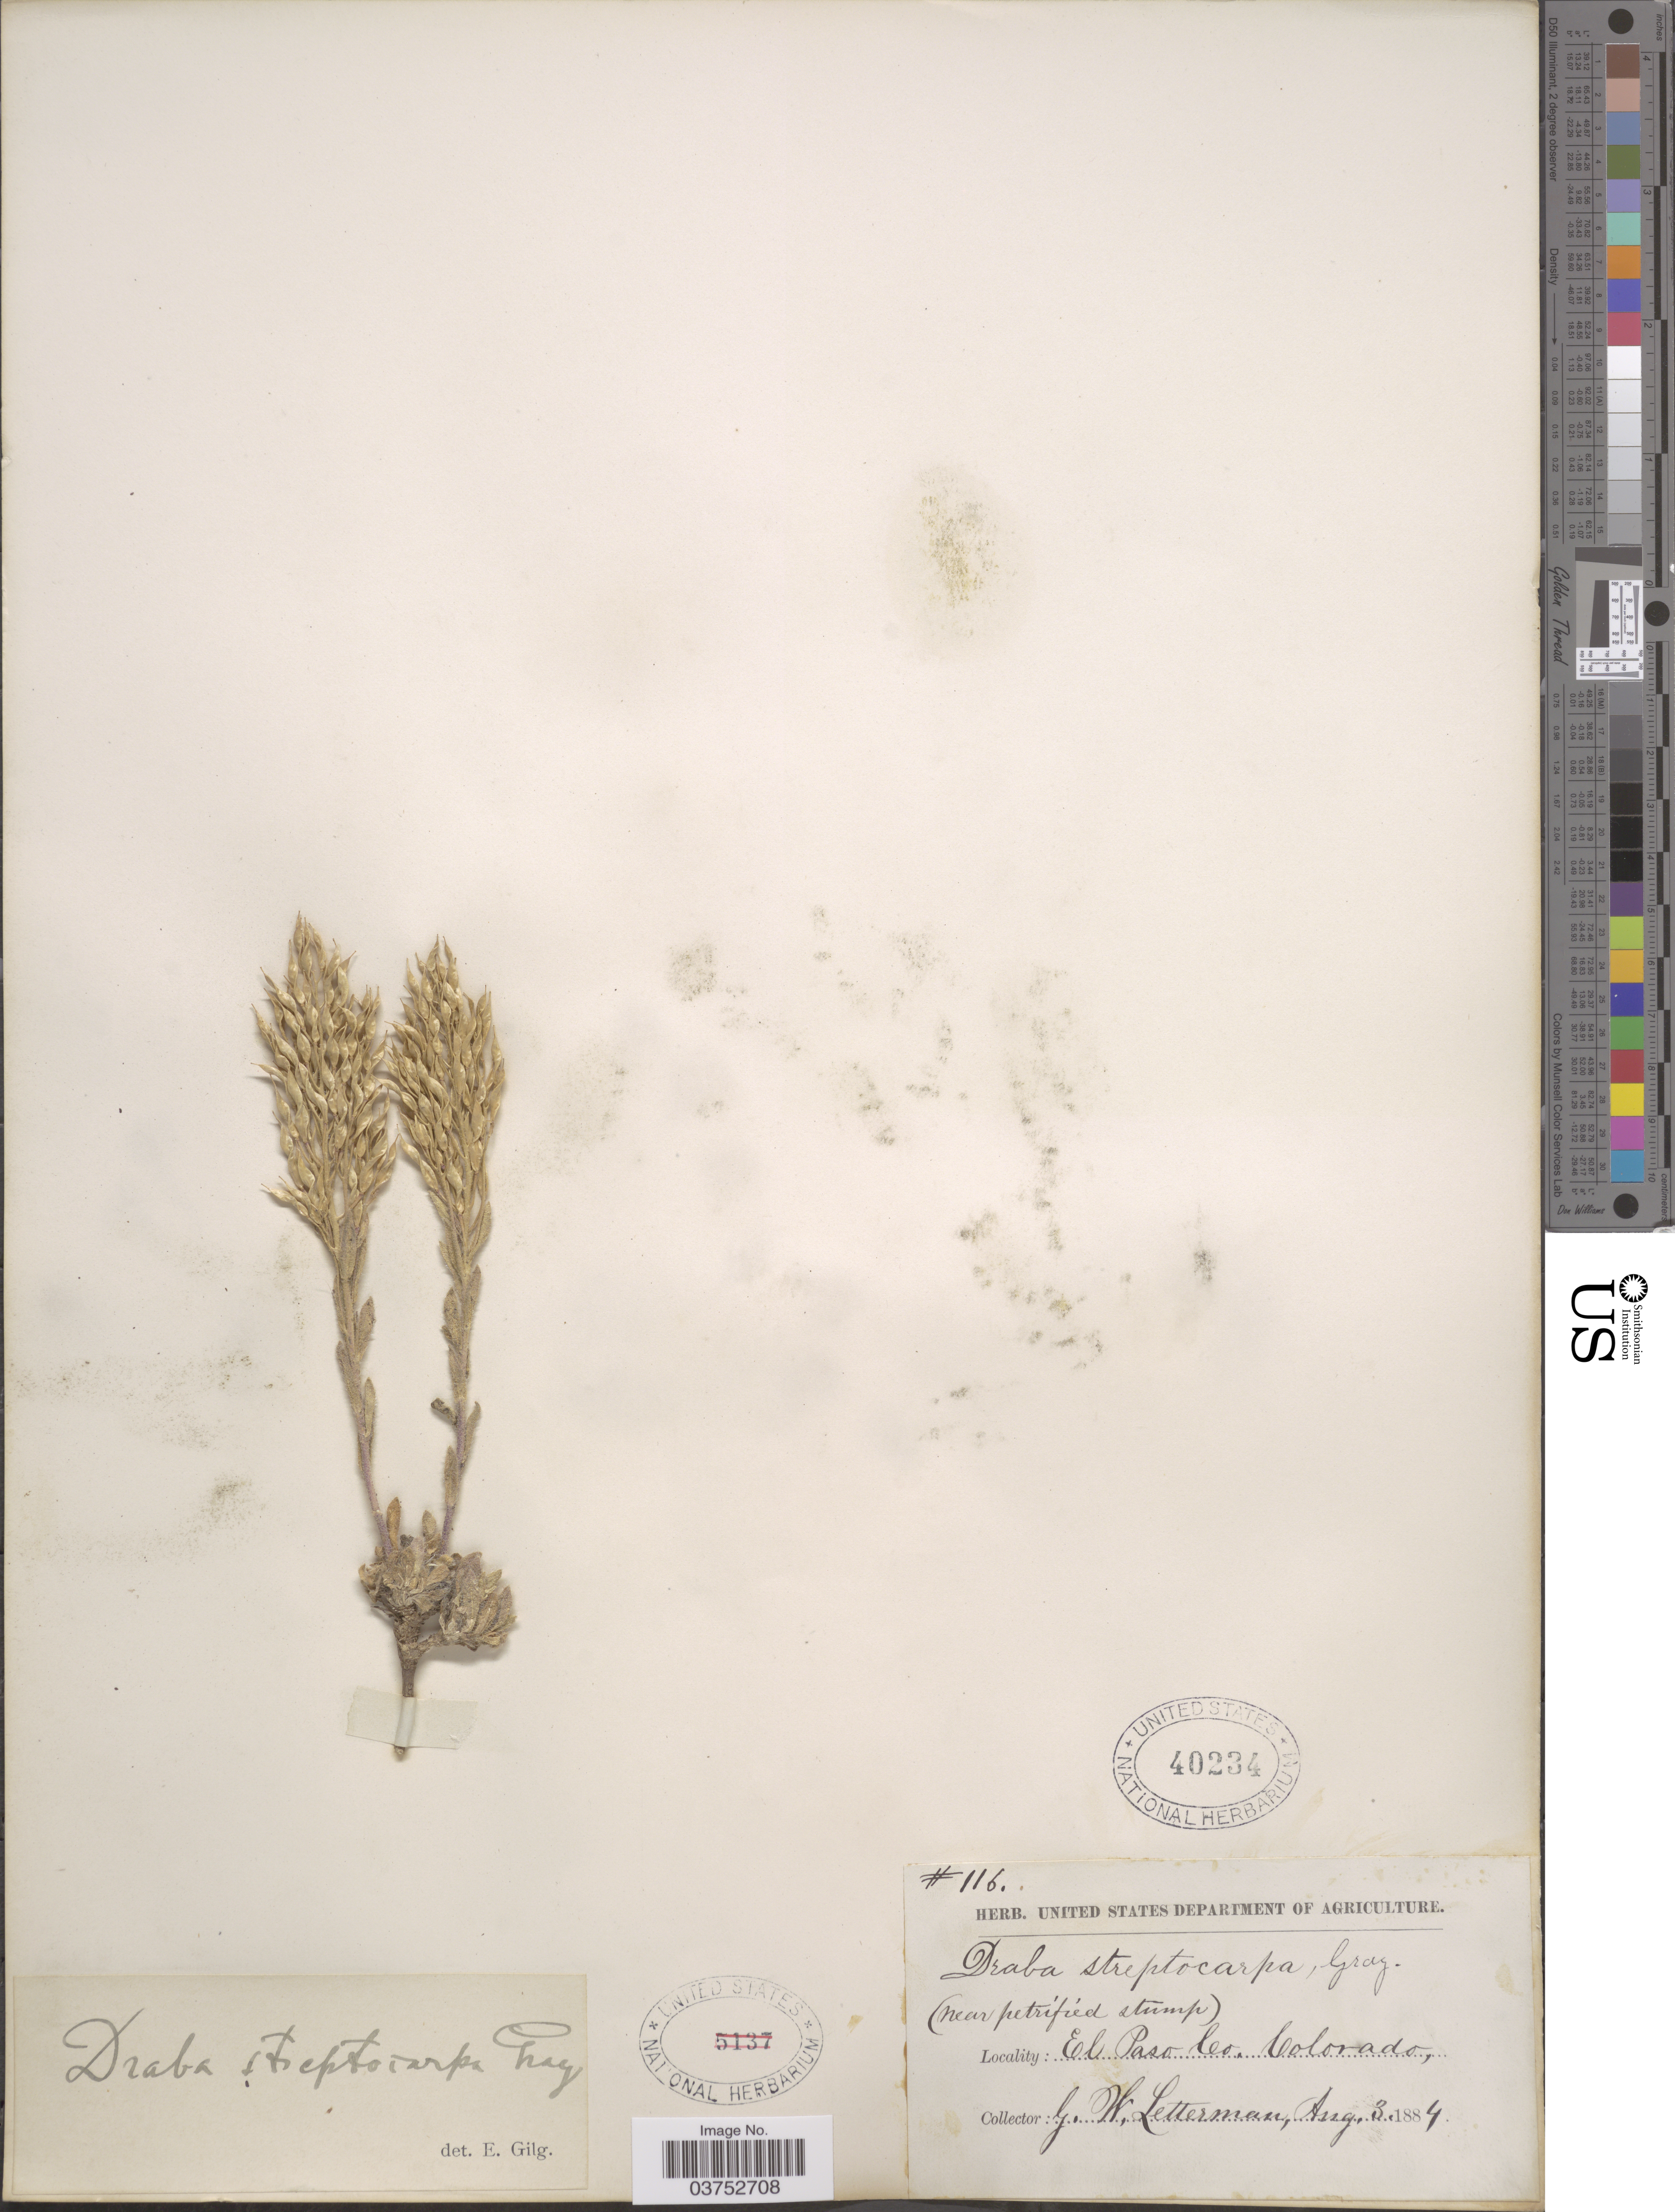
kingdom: Plantae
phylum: Tracheophyta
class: Magnoliopsida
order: Brassicales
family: Brassicaceae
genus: Draba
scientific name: Draba streptocarpa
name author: A. Gray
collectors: G. W. Letterman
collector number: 116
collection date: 1884-08-03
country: United States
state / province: Colorado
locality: El Paso Co.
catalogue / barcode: US 40234